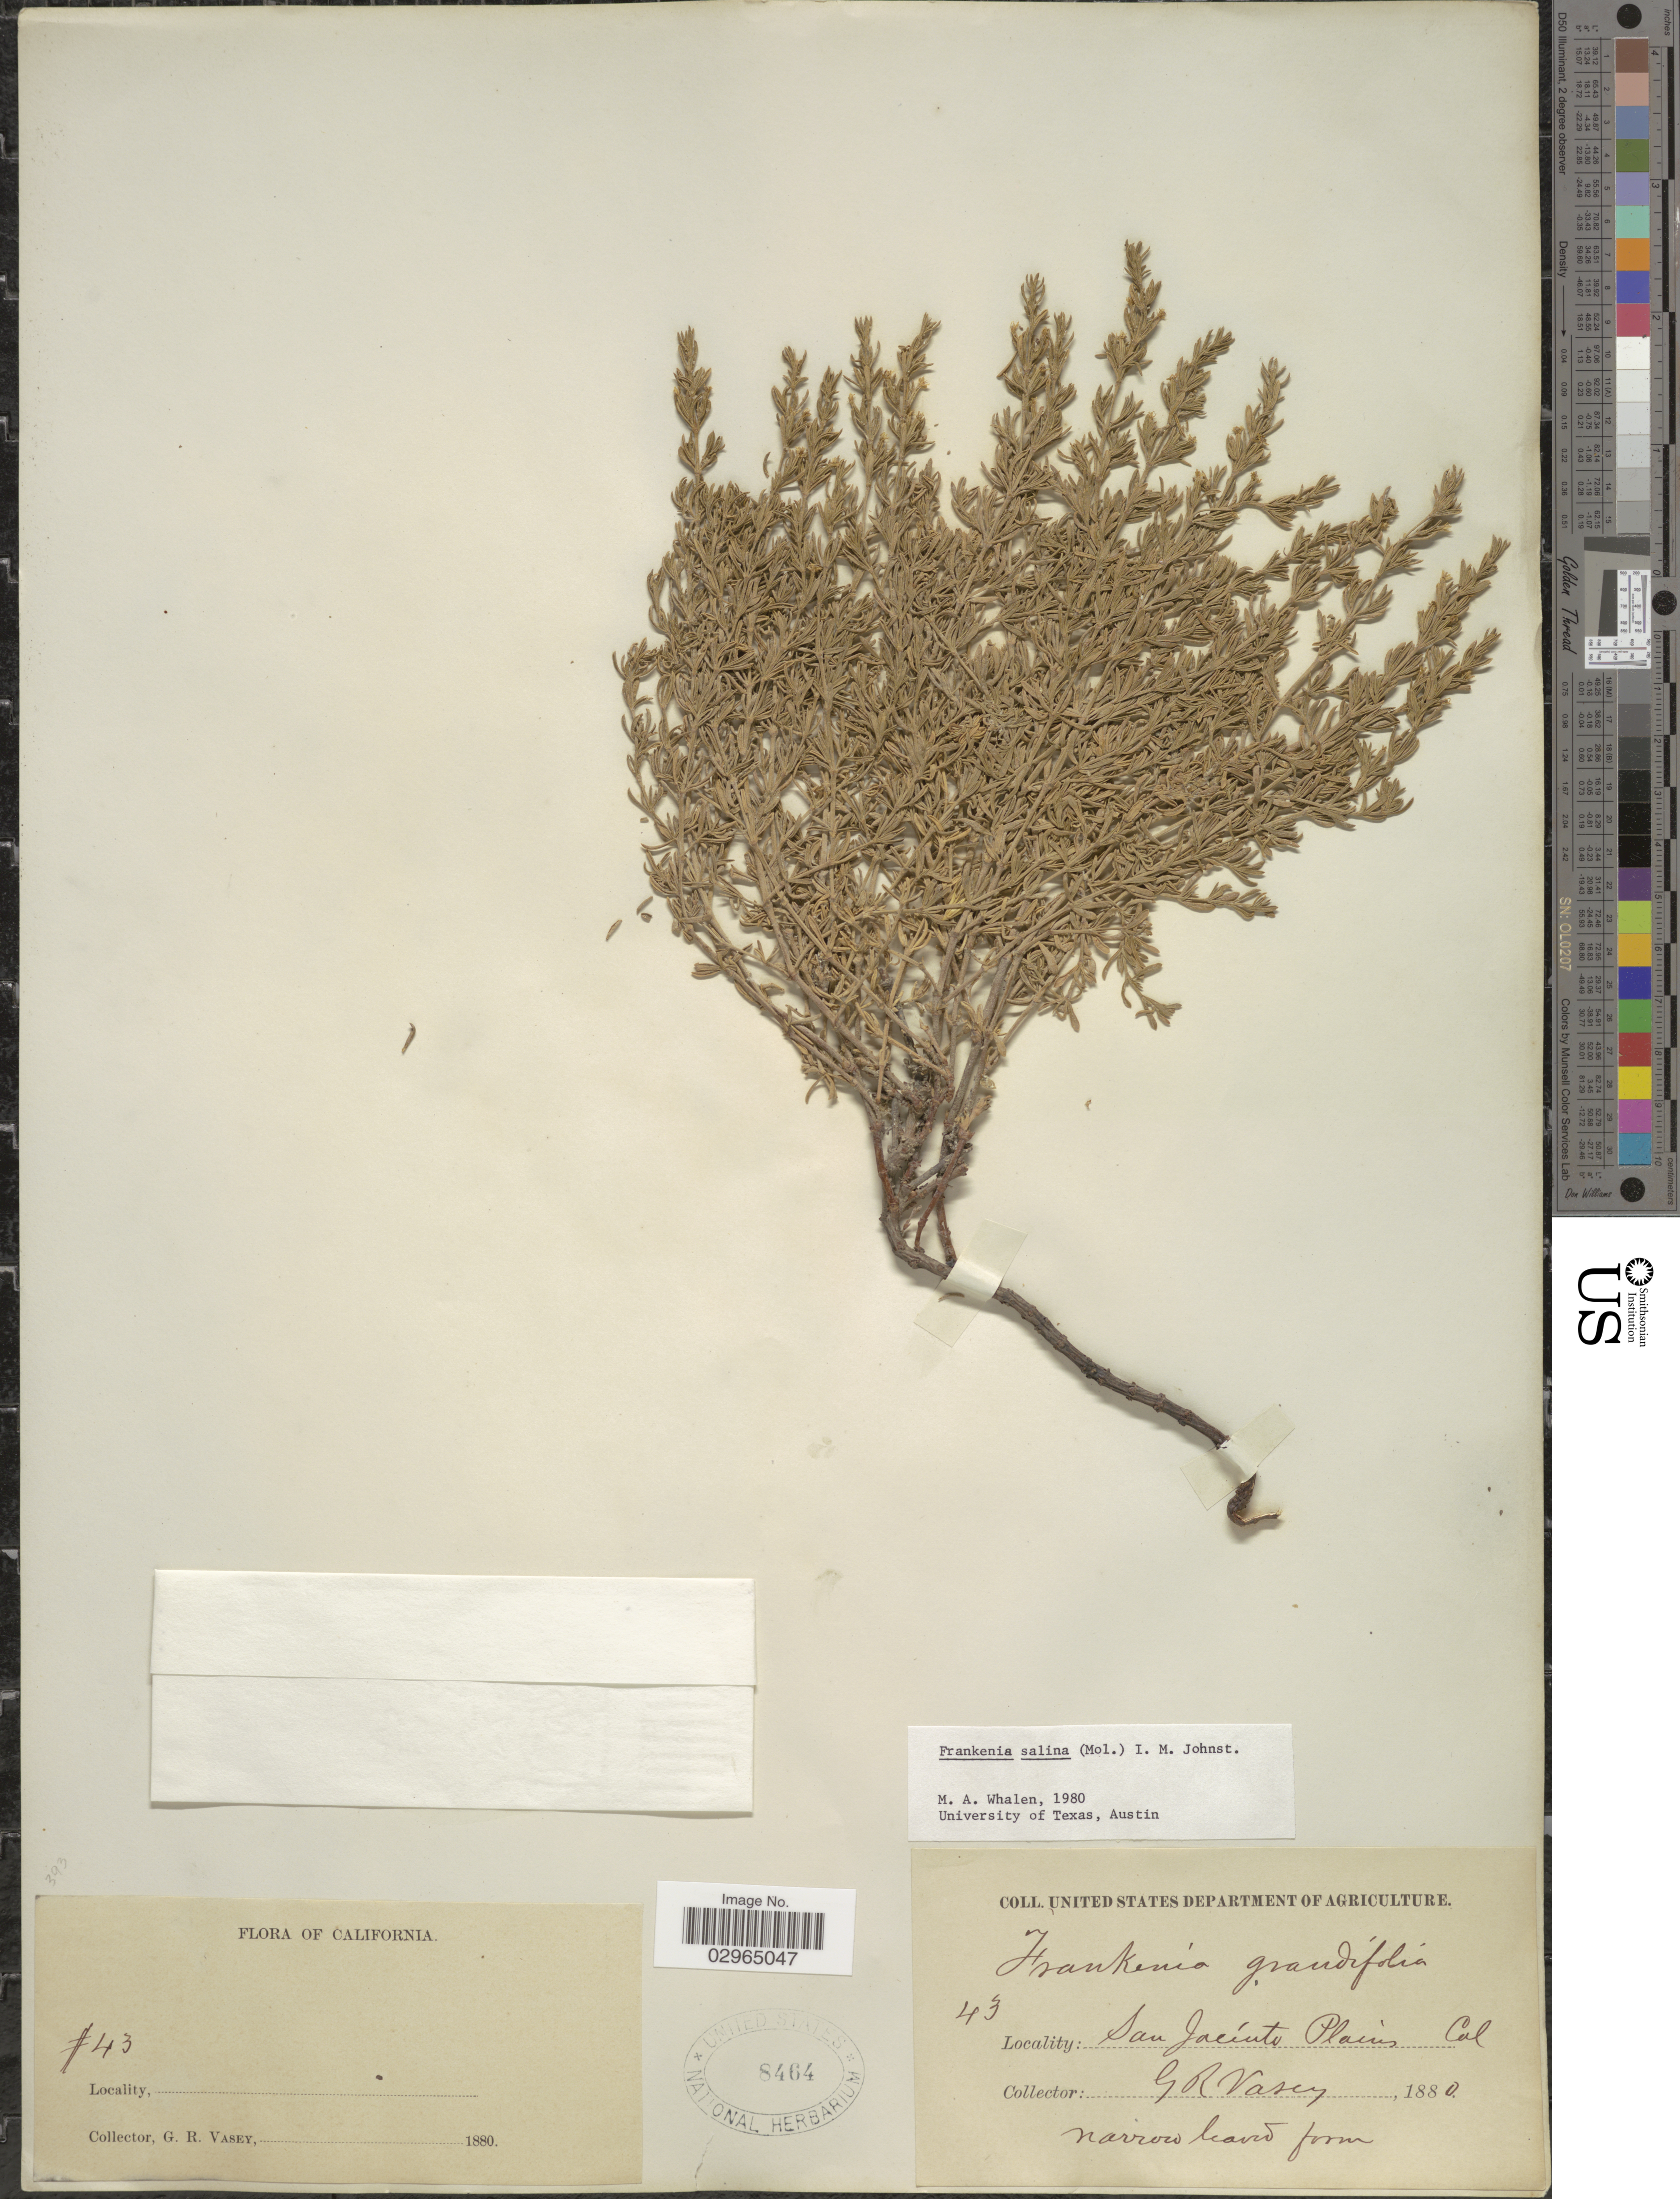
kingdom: Plantae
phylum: Tracheophyta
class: Magnoliopsida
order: Caryophyllales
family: Frankeniaceae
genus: Frankenia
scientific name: Frankenia salina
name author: (Molina) I.M. Johnst.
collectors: G. R. Vasey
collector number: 43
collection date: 1880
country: United States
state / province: California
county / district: Riverside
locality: San Jacinto Plains.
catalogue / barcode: US 8464